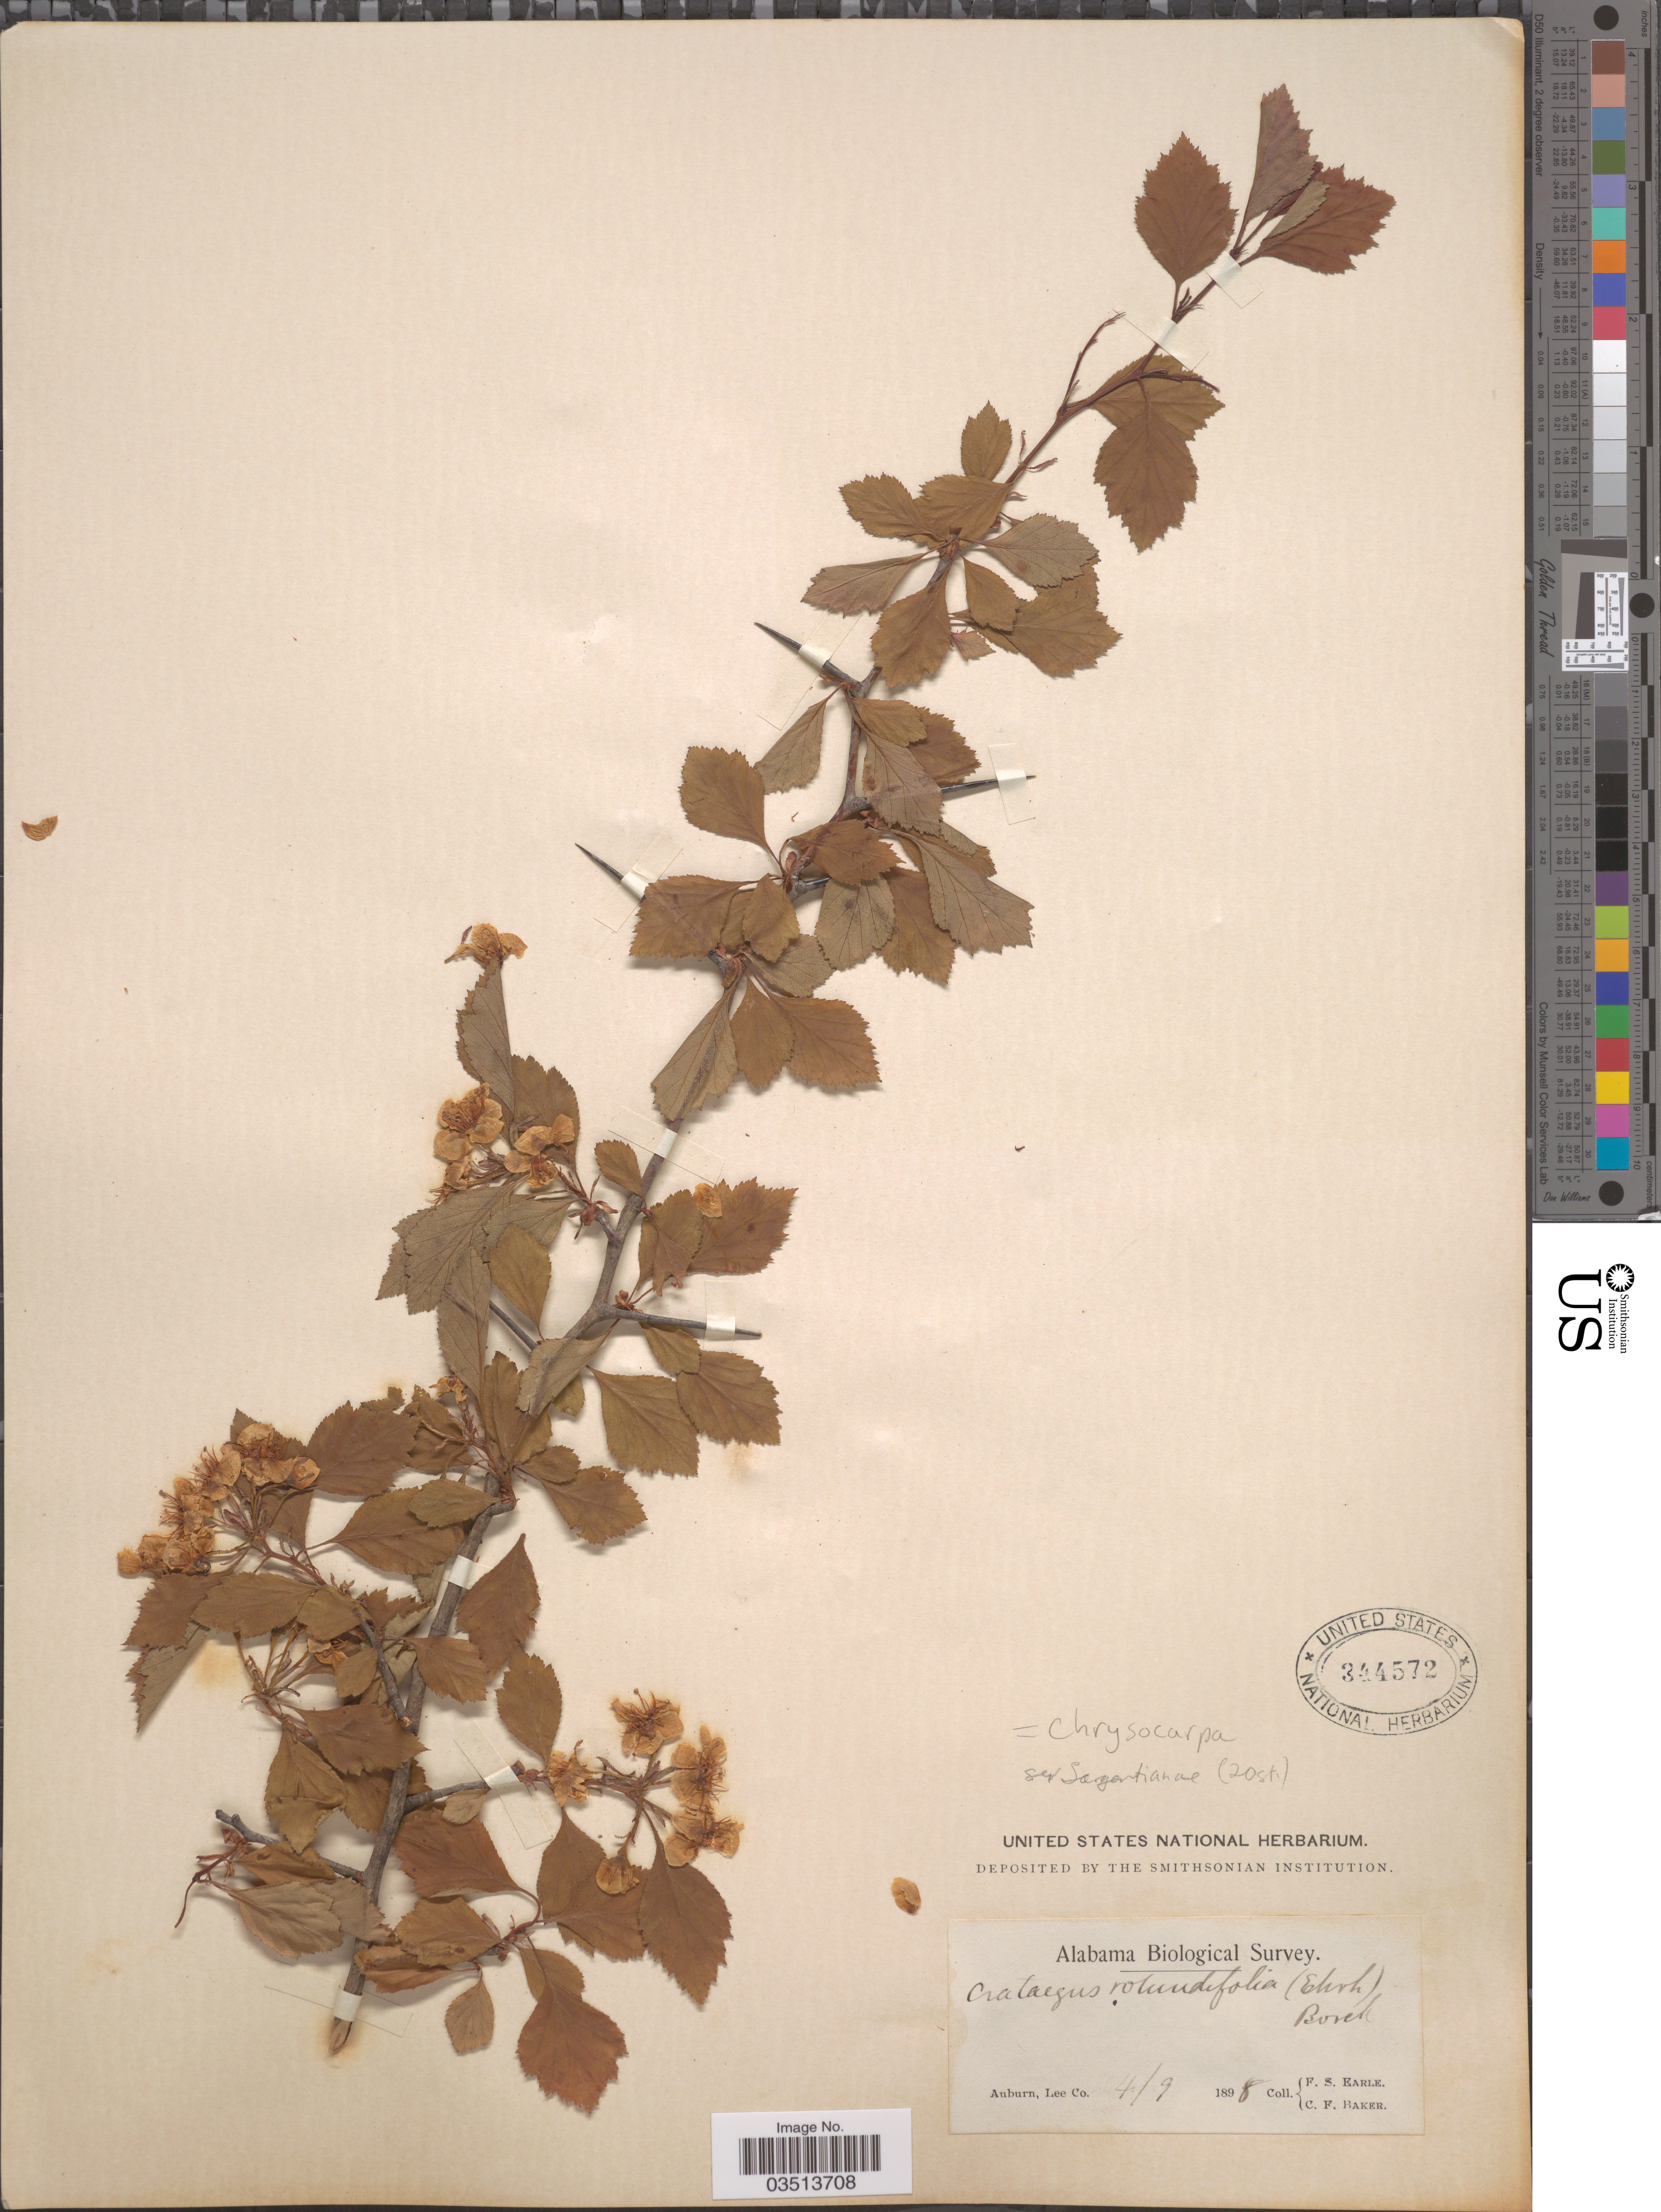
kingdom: Plantae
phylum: Tracheophyta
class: Magnoliopsida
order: Rosales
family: Rosaceae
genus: Crataegus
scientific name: Crataegus chrysocarpa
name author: Ashe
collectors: F. S. Earle & C. F. Baker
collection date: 1898-04-09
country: United States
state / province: Alabama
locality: Auburn, Lee Co.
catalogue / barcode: US 344572